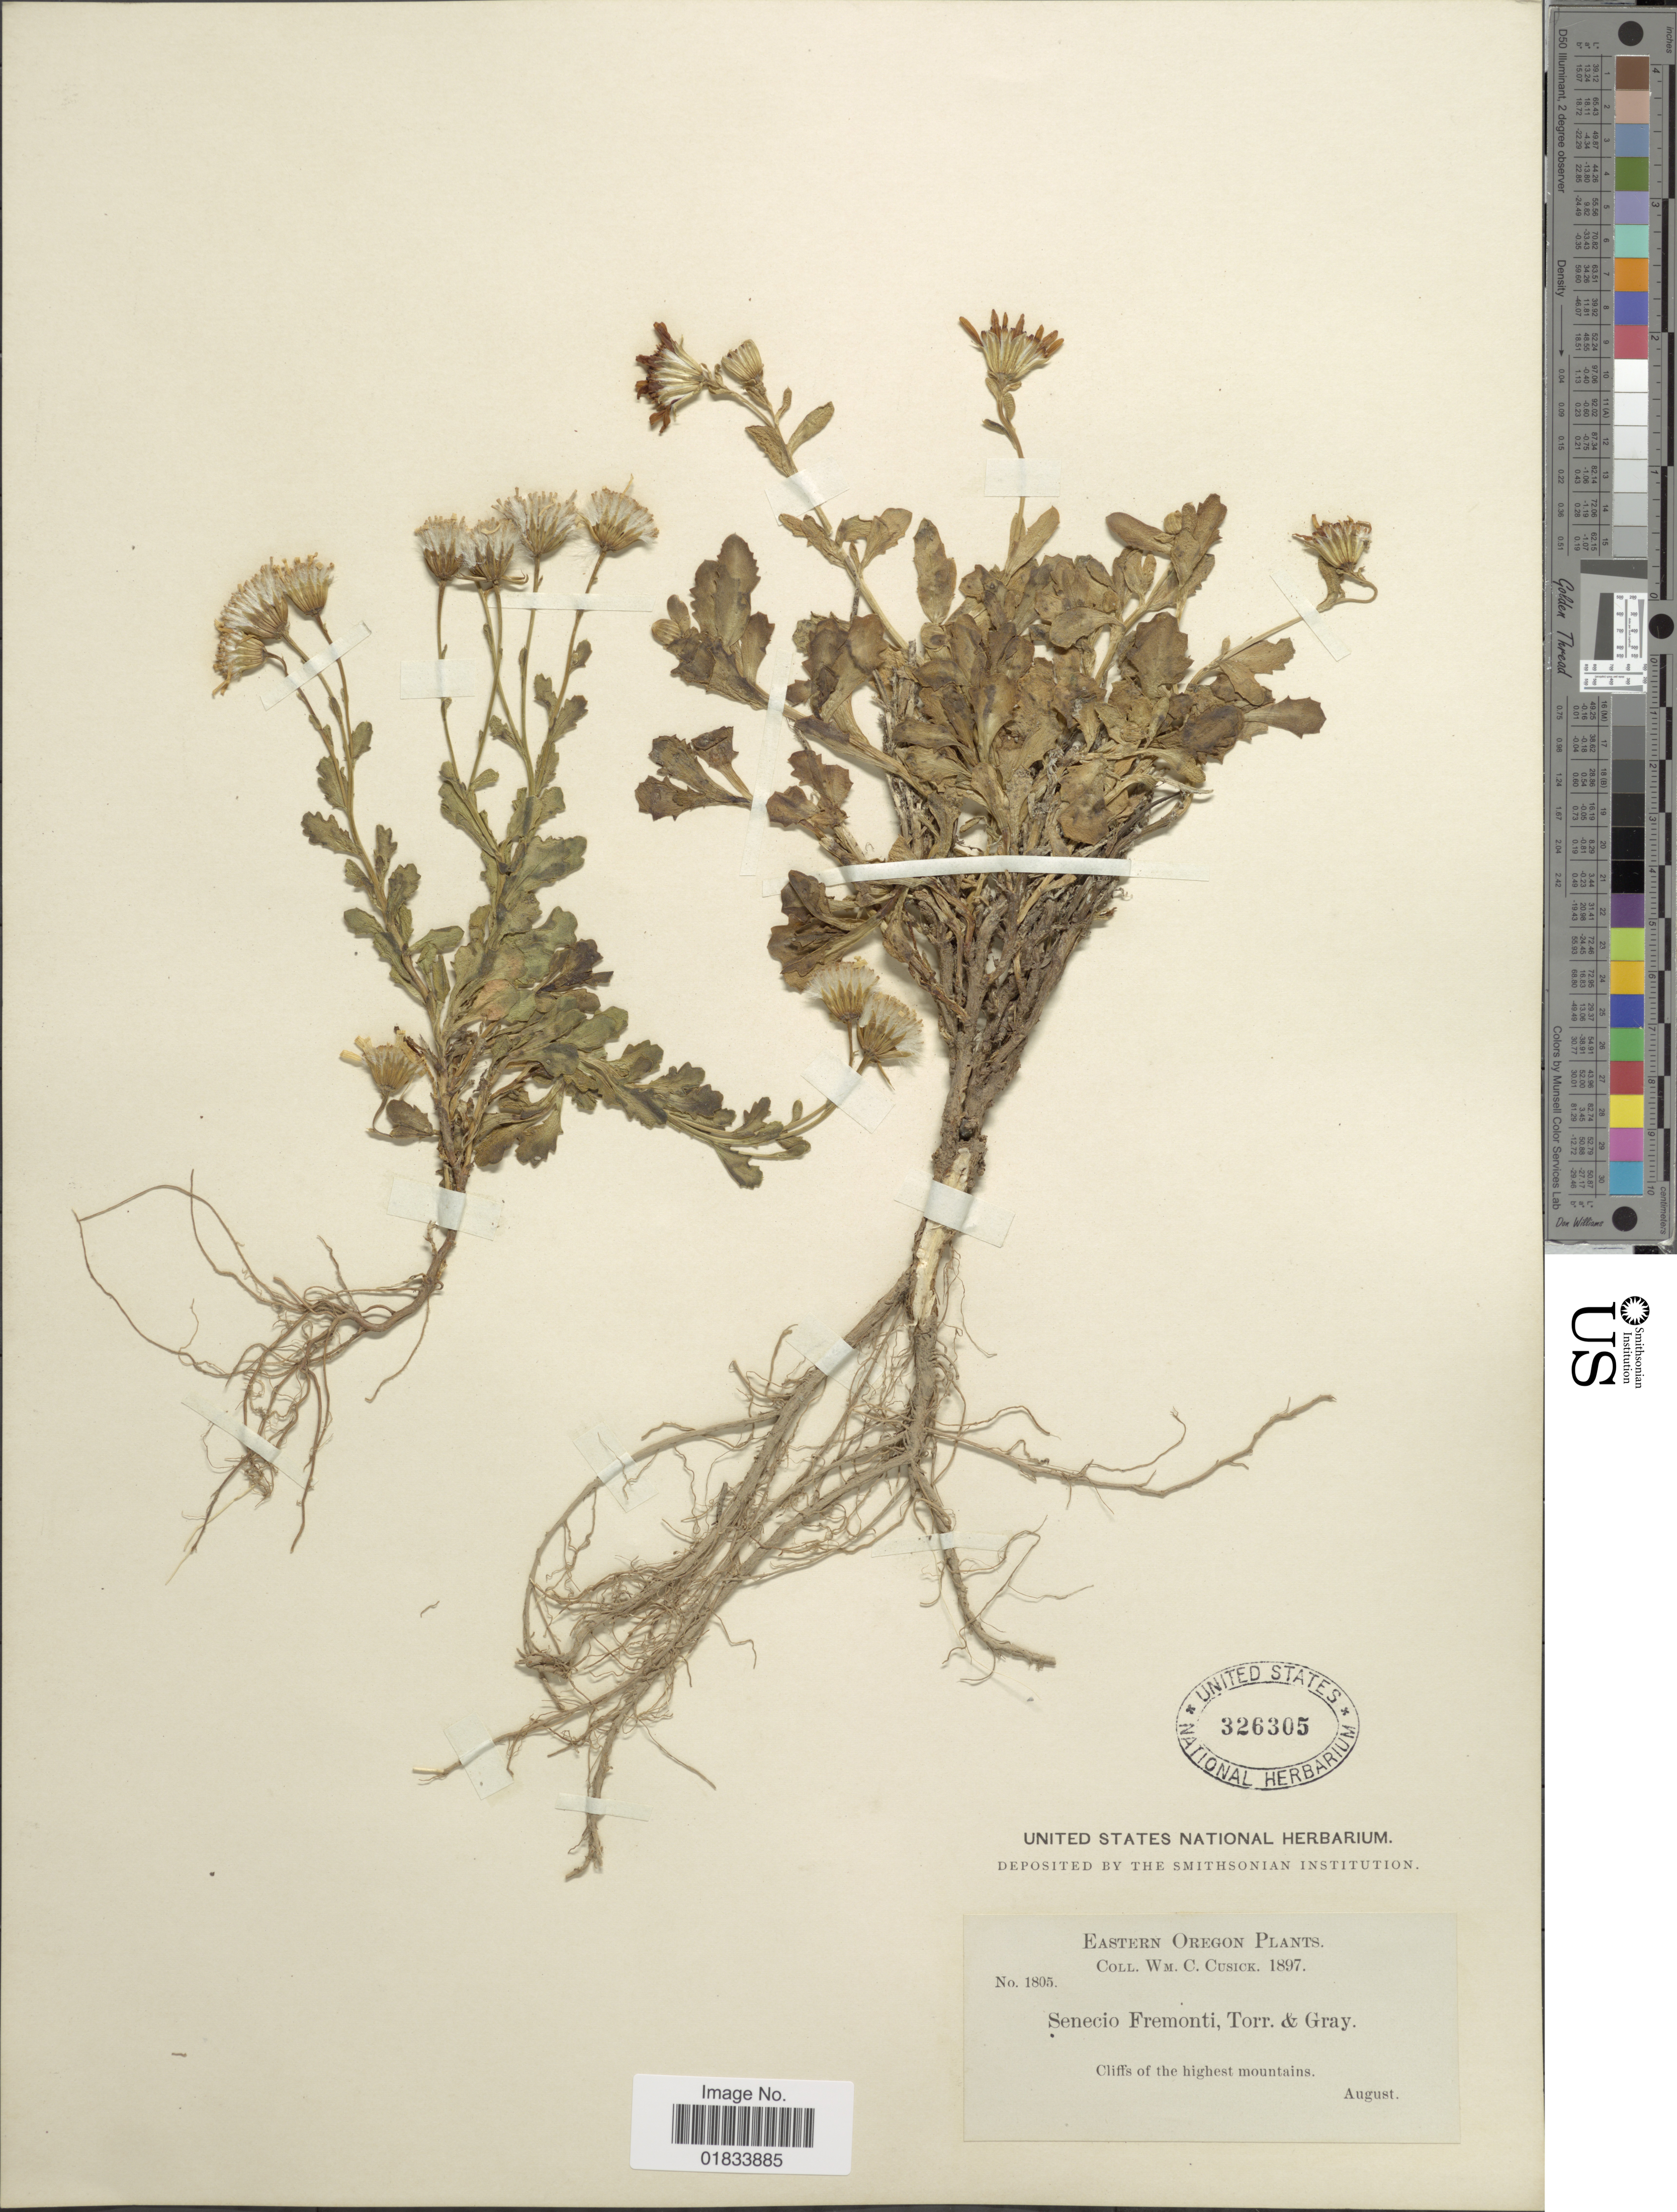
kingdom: Plantae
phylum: Tracheophyta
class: Magnoliopsida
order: Asterales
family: Asteraceae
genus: Senecio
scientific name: Senecio fremontii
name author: Torr. & A. Gray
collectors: W. C. Cusick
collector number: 1805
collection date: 1897-08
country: United States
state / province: Oregon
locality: Eastern Oregon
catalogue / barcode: US 326305